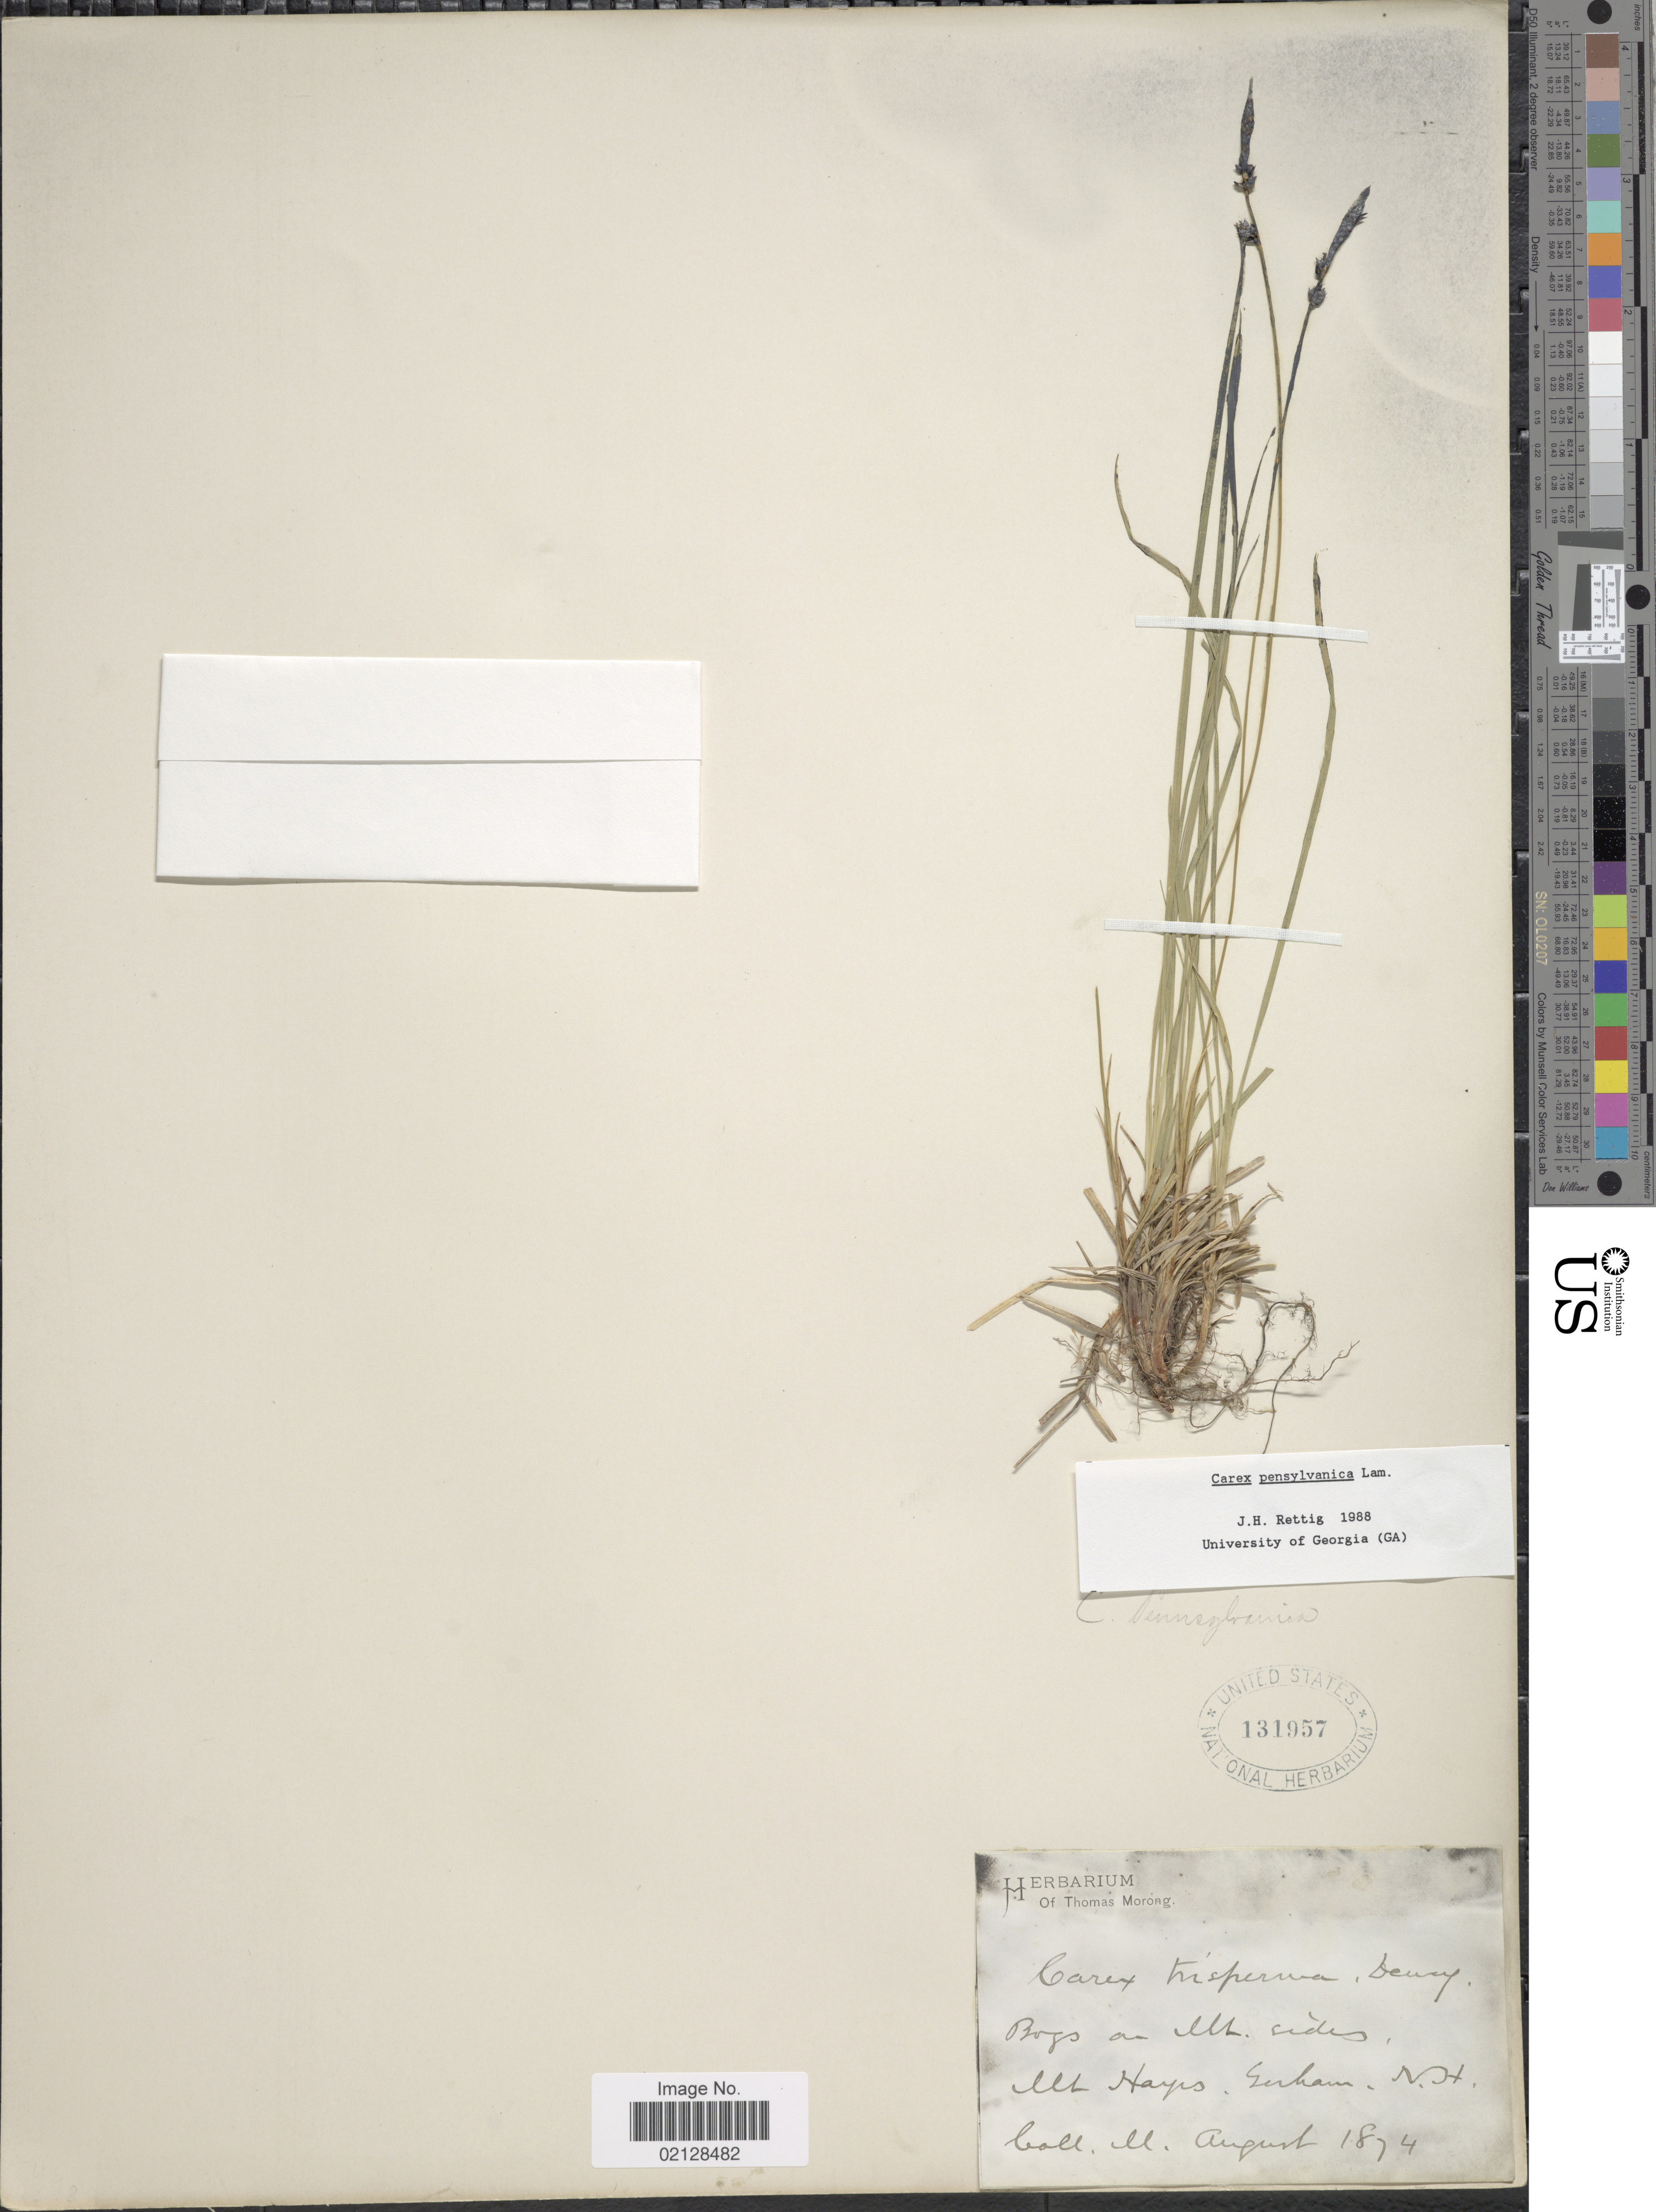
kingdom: Plantae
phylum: Tracheophyta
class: Liliopsida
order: Poales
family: Cyperaceae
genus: Carex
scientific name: Carex pensylvanica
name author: Lam.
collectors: ex herb. T. Morong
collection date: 1874-08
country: United States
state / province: New Hampshire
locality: Mt. Hayes;, Gorham,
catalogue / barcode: US 131957